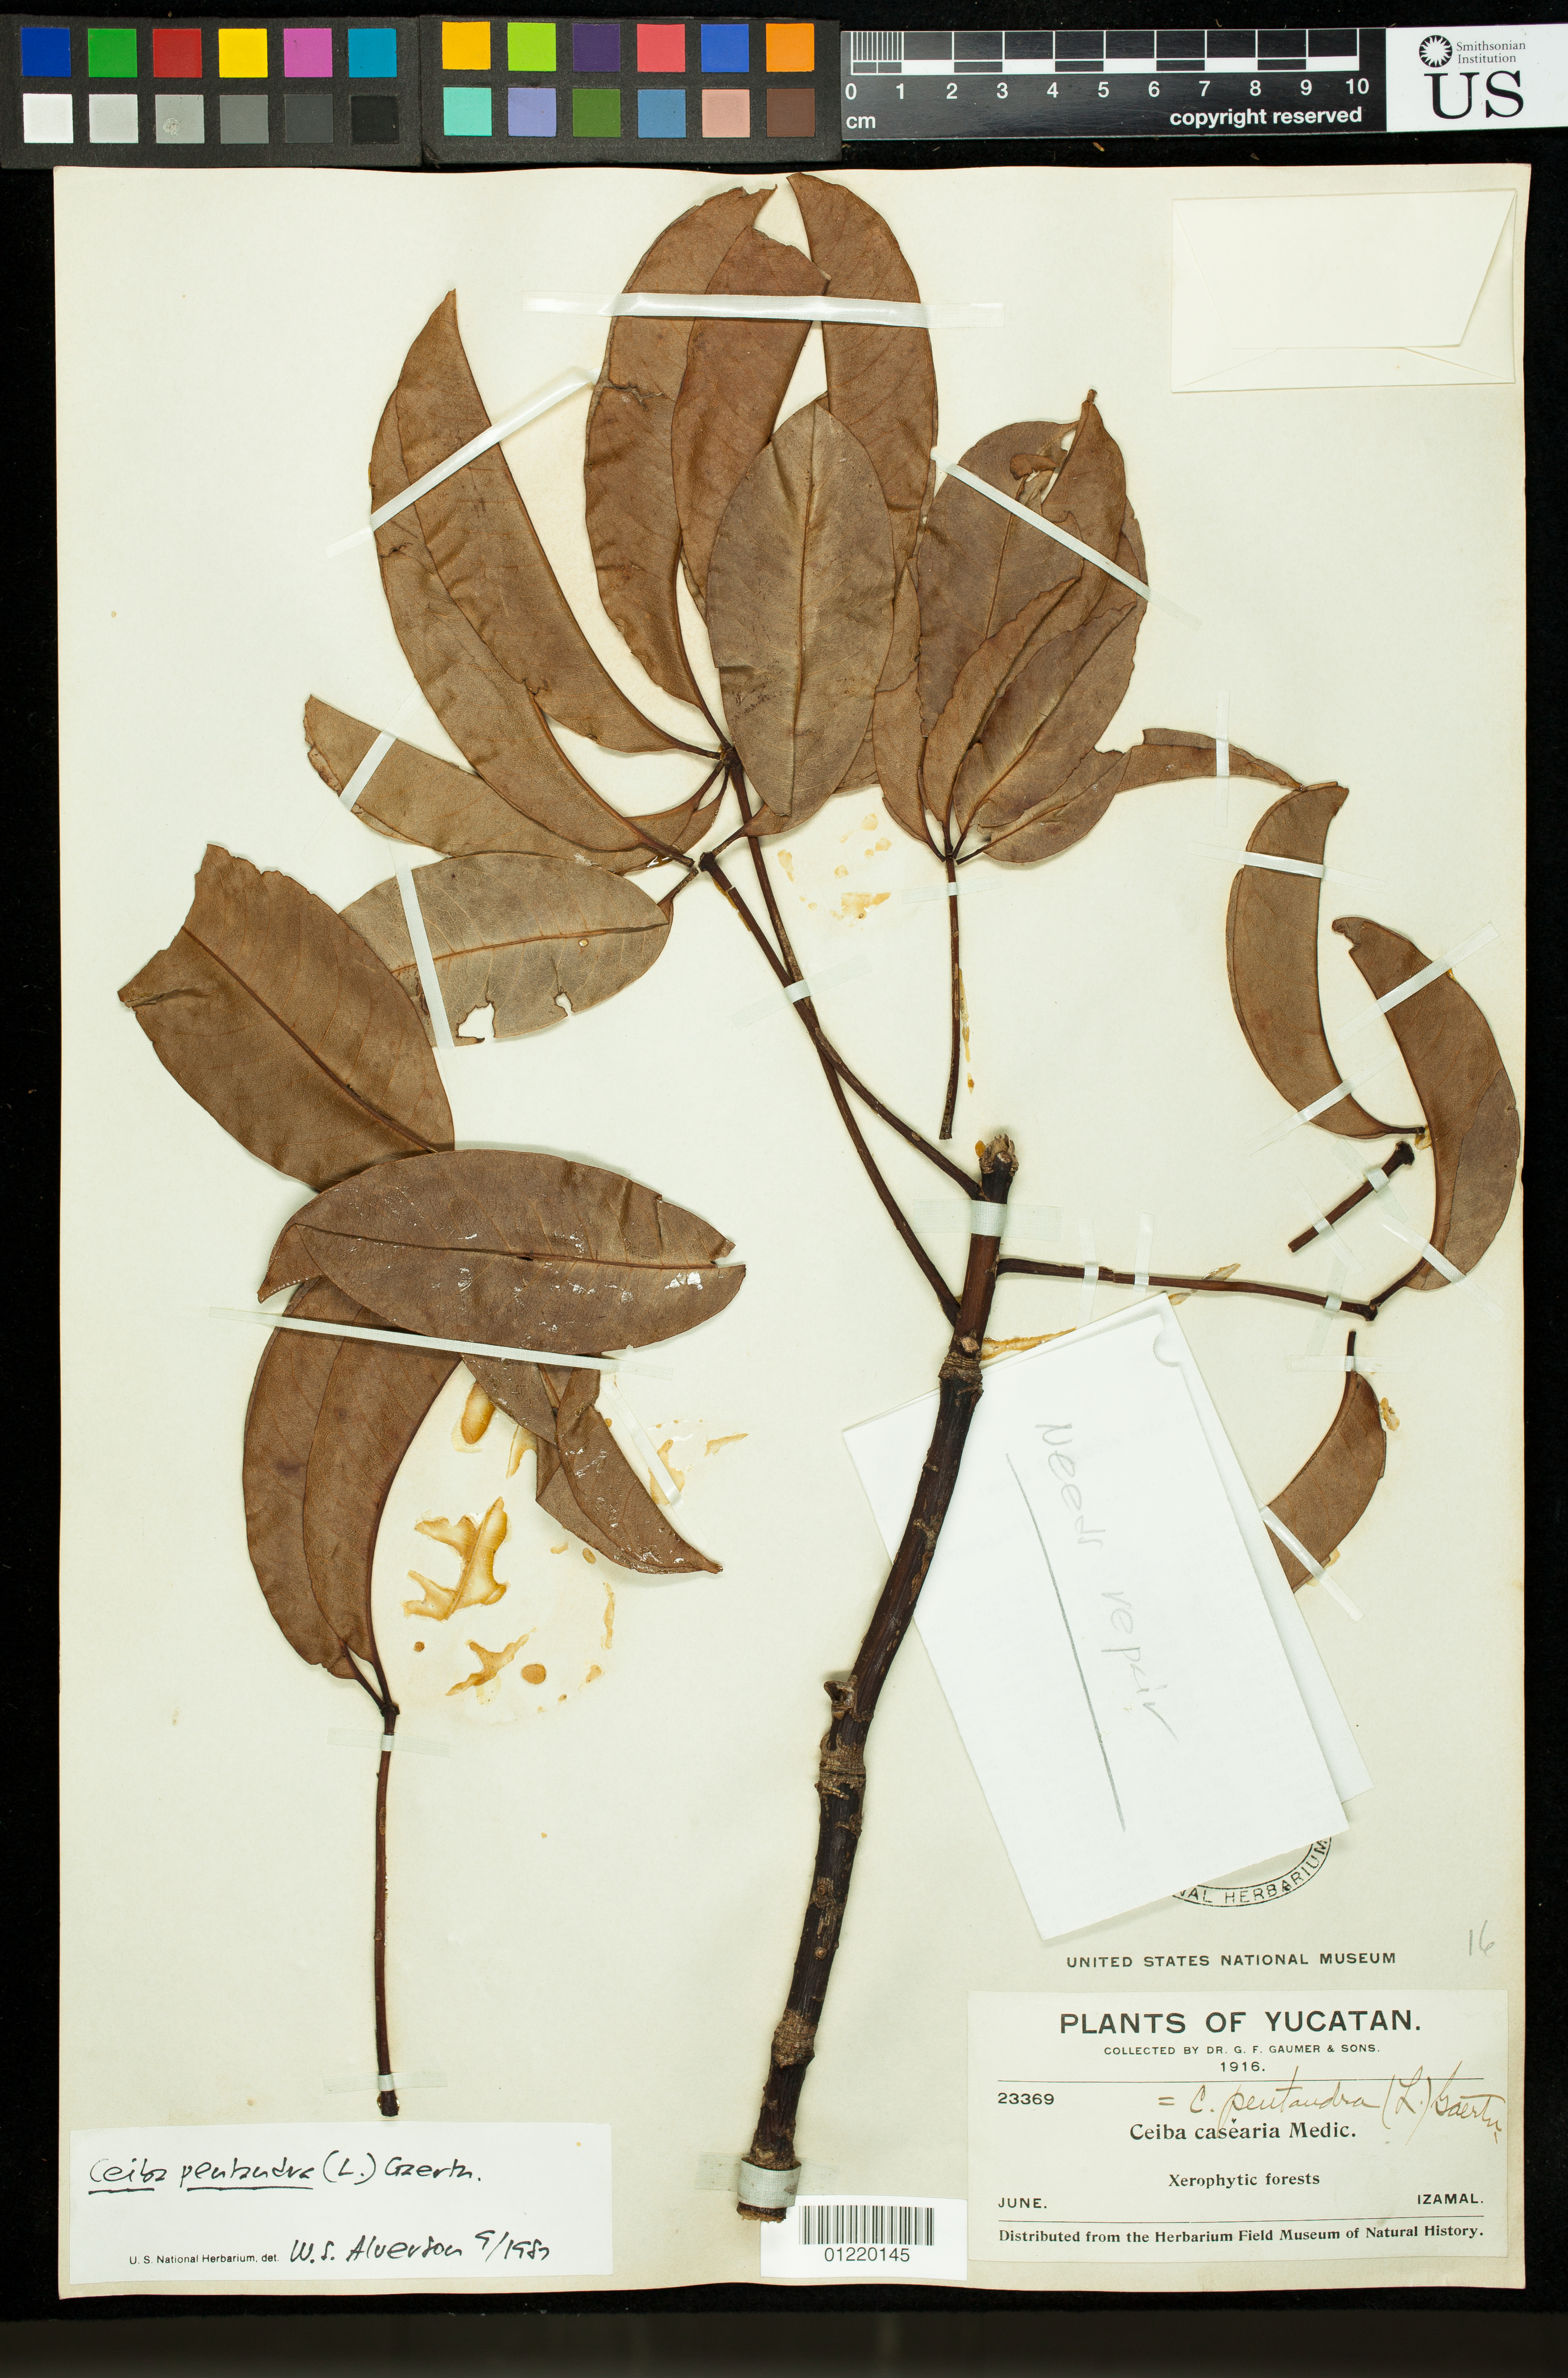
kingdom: Plantae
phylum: Tracheophyta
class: Magnoliopsida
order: Malvales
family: Malvaceae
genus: Ceiba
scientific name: Ceiba parvifolia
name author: Rose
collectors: G. F. Gaumer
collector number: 23369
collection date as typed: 1916-06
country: Mexico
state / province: Yucatan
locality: Izamal